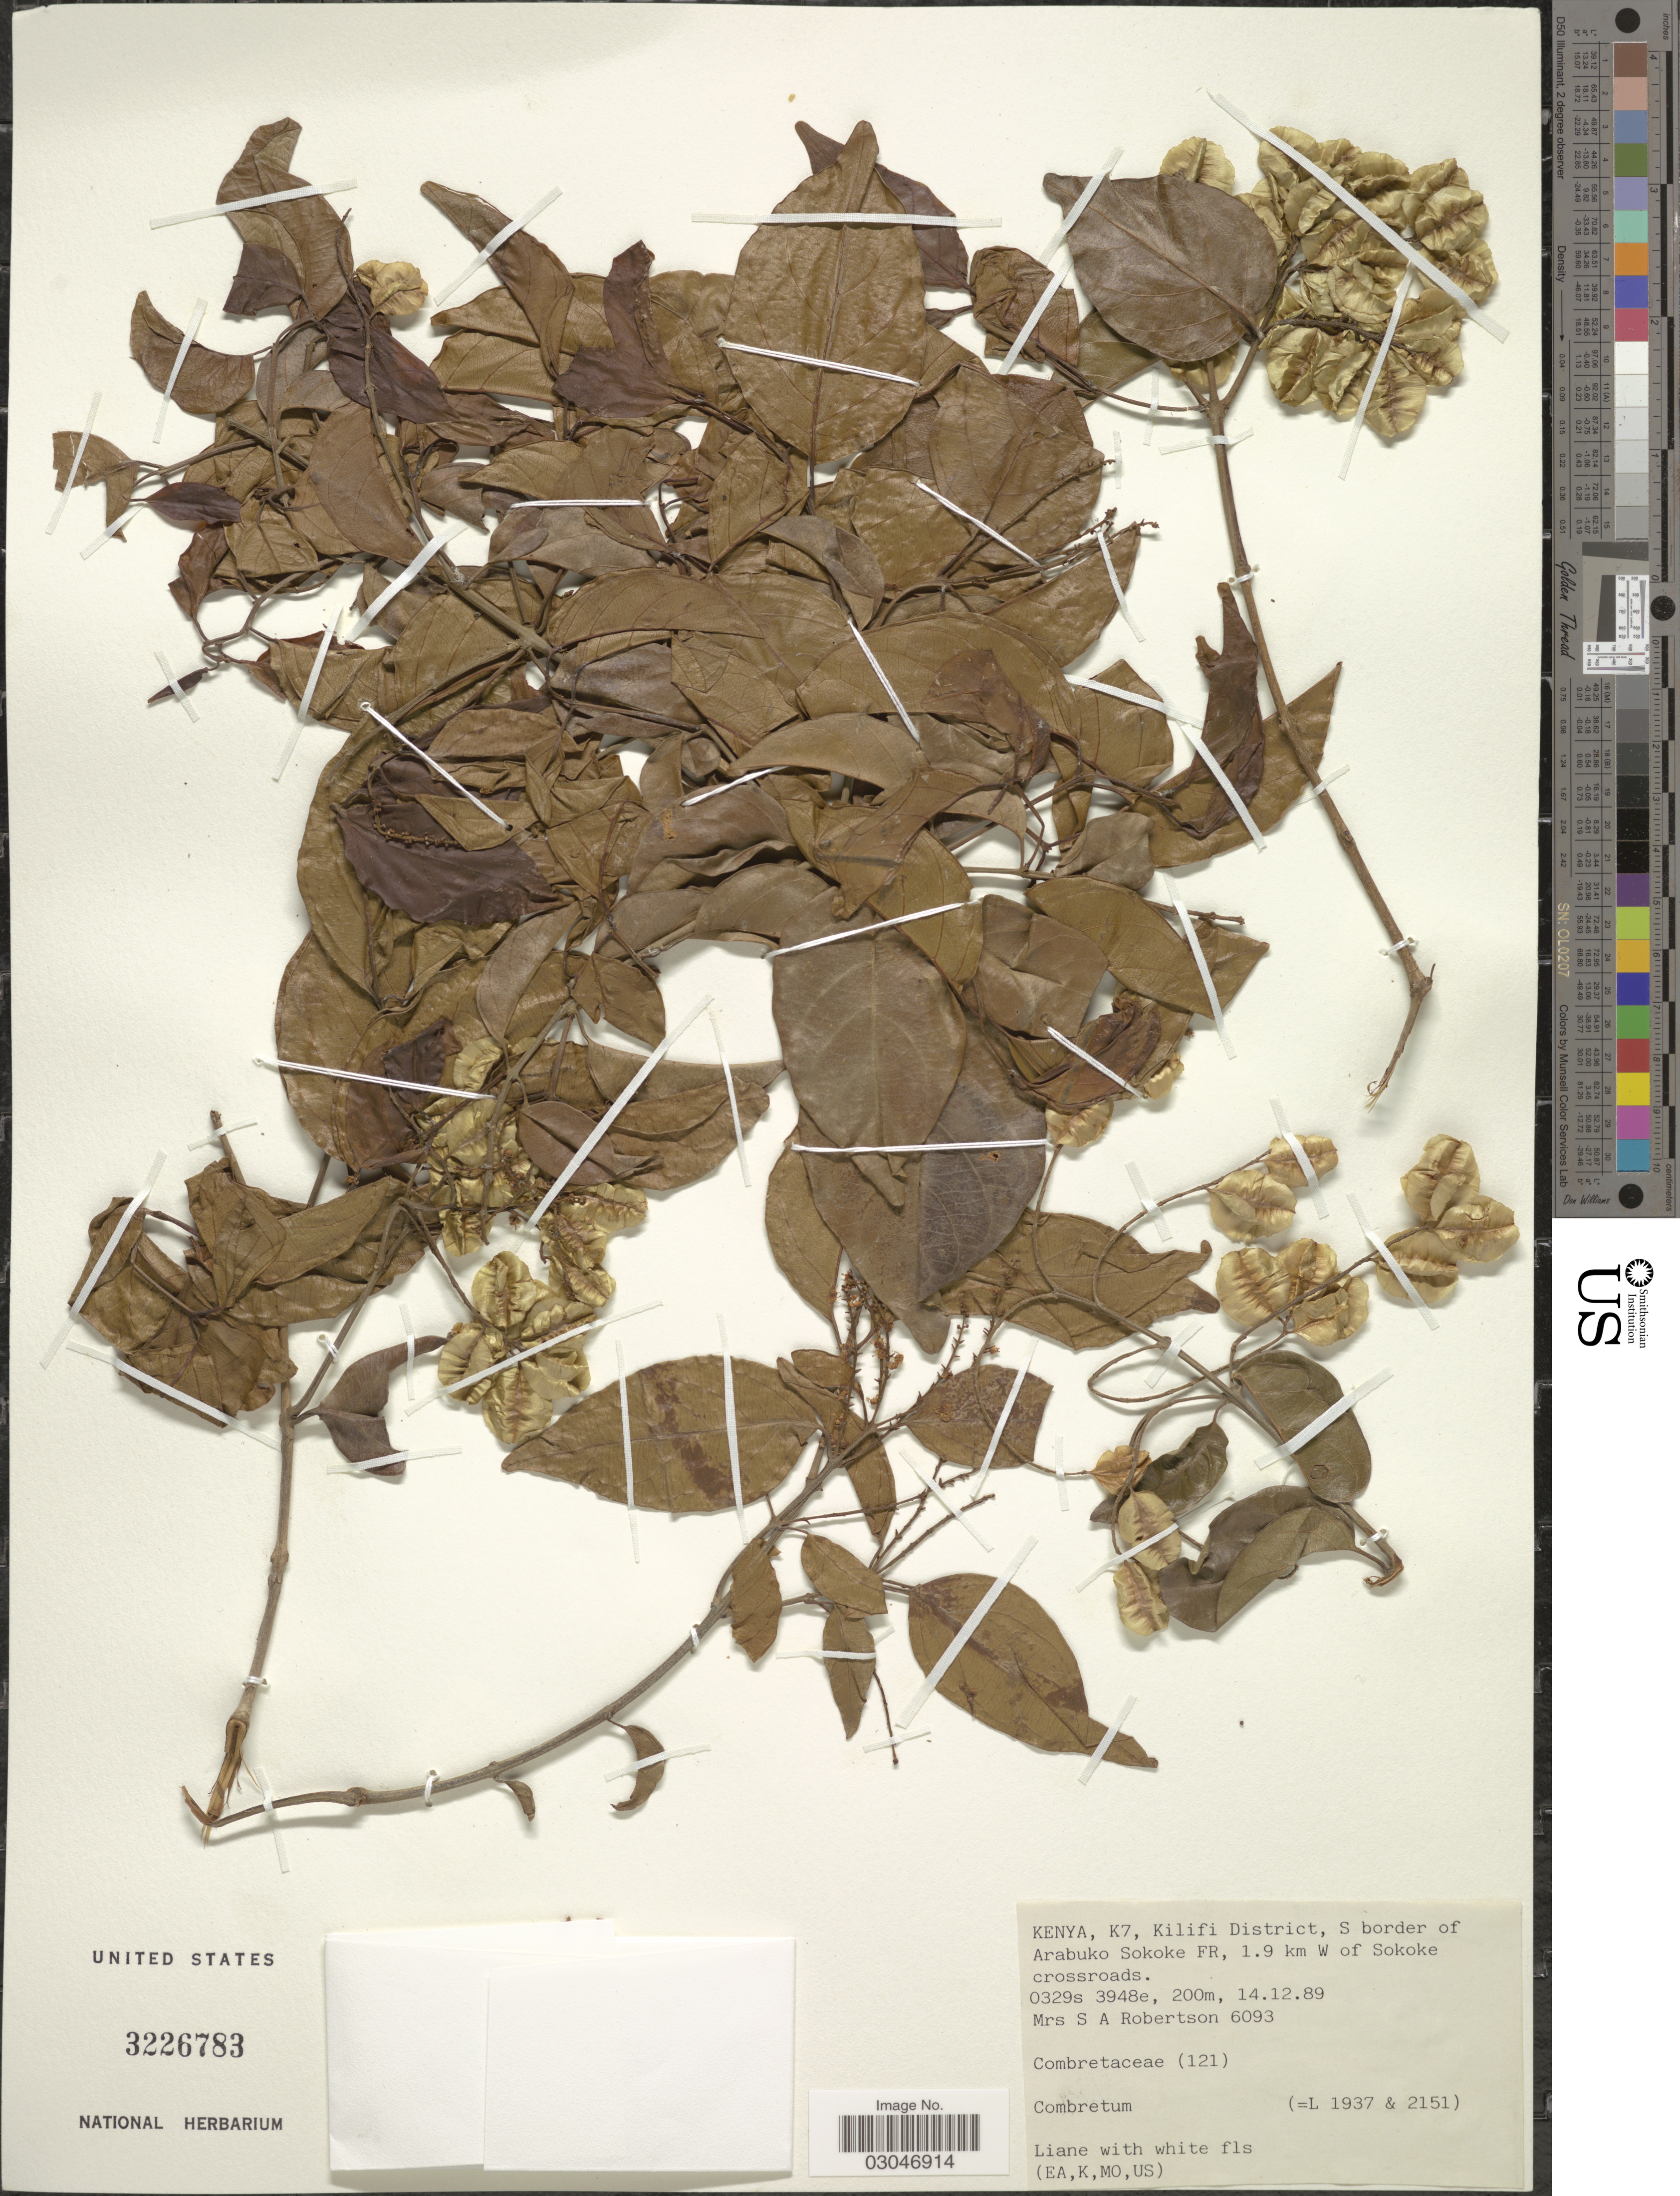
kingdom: Plantae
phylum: Tracheophyta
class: Magnoliopsida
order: Myrtales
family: Combretaceae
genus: Combretum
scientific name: Combretum sp.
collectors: S. Robertson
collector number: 6093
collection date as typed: Transcribed d/m/y: 14/12/89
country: Kenya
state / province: Kilifi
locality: K7, Kilifi District, S border of Arabuko Sokoke FR. 1.9 km W of Sokoke crossroads.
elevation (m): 200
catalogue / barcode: US 3226783